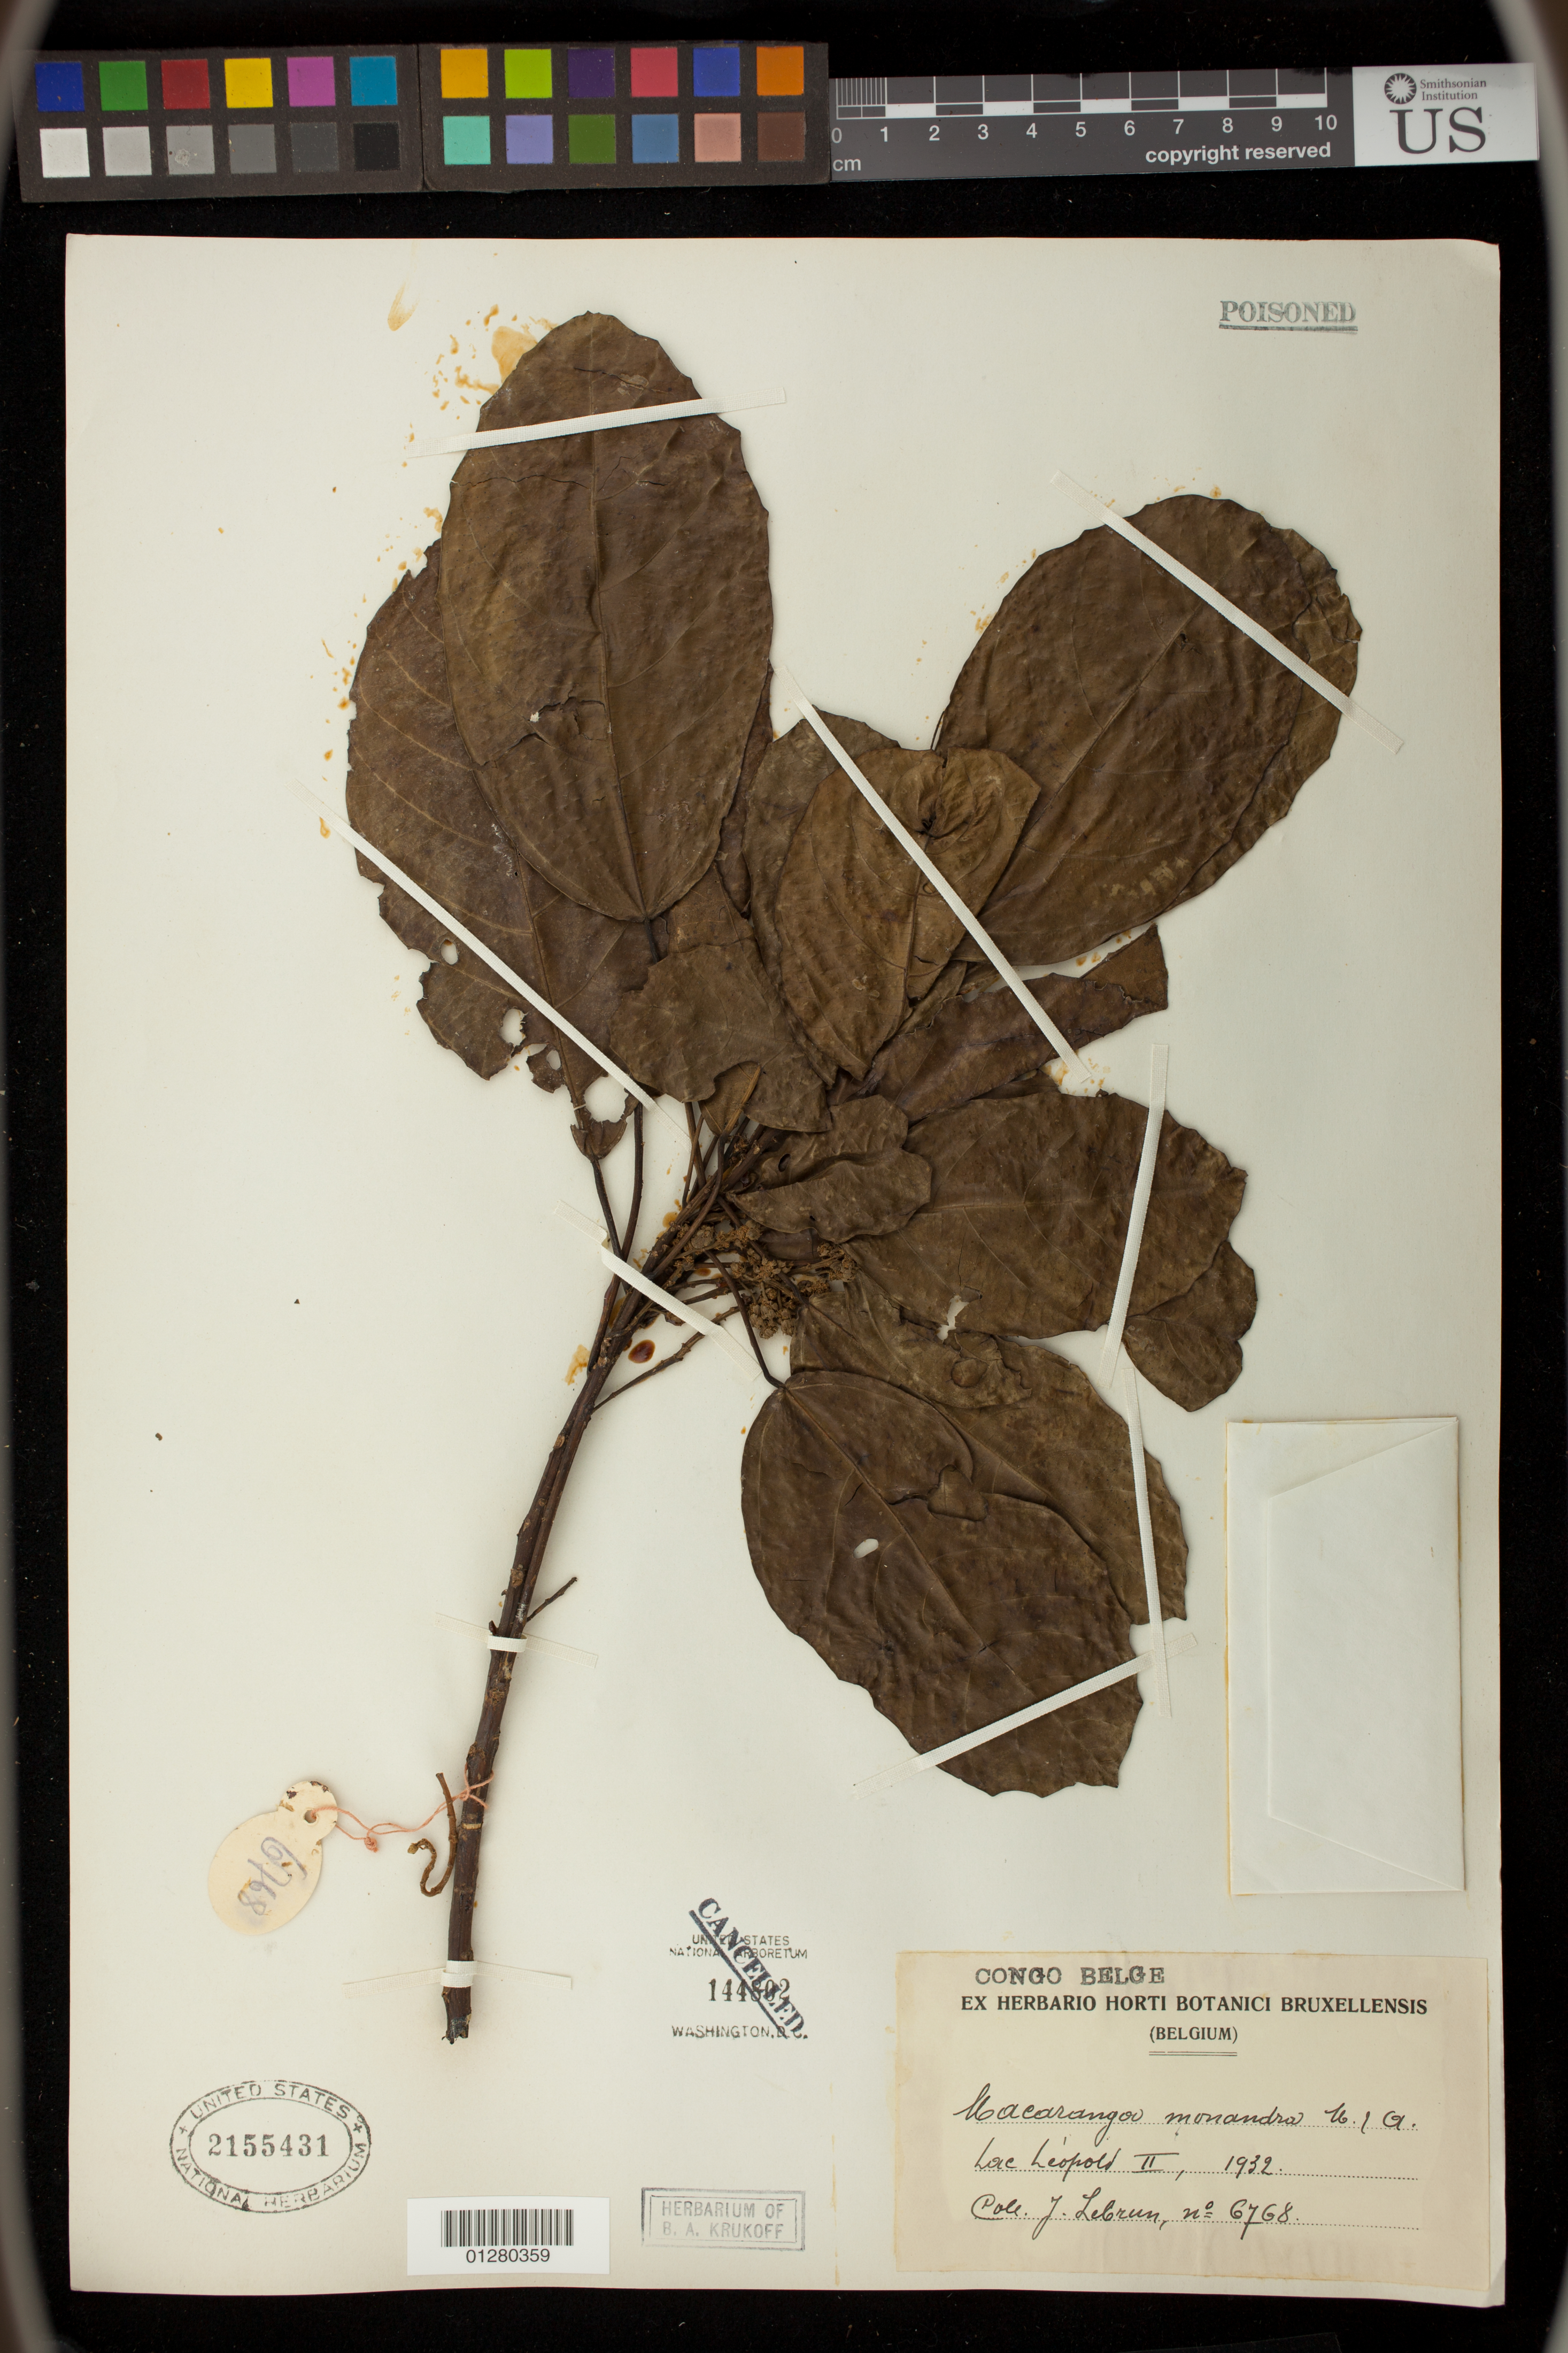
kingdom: Plantae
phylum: Tracheophyta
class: Magnoliopsida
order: Malpighiales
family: Euphorbiaceae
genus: Macaranga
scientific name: Macaranga monandra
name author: Müll. Arg.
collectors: J. A. Lebrun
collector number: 6768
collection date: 1932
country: Congo, Democratic Republic of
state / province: Nord-Kivu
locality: Kasindi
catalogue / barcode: US 2155431